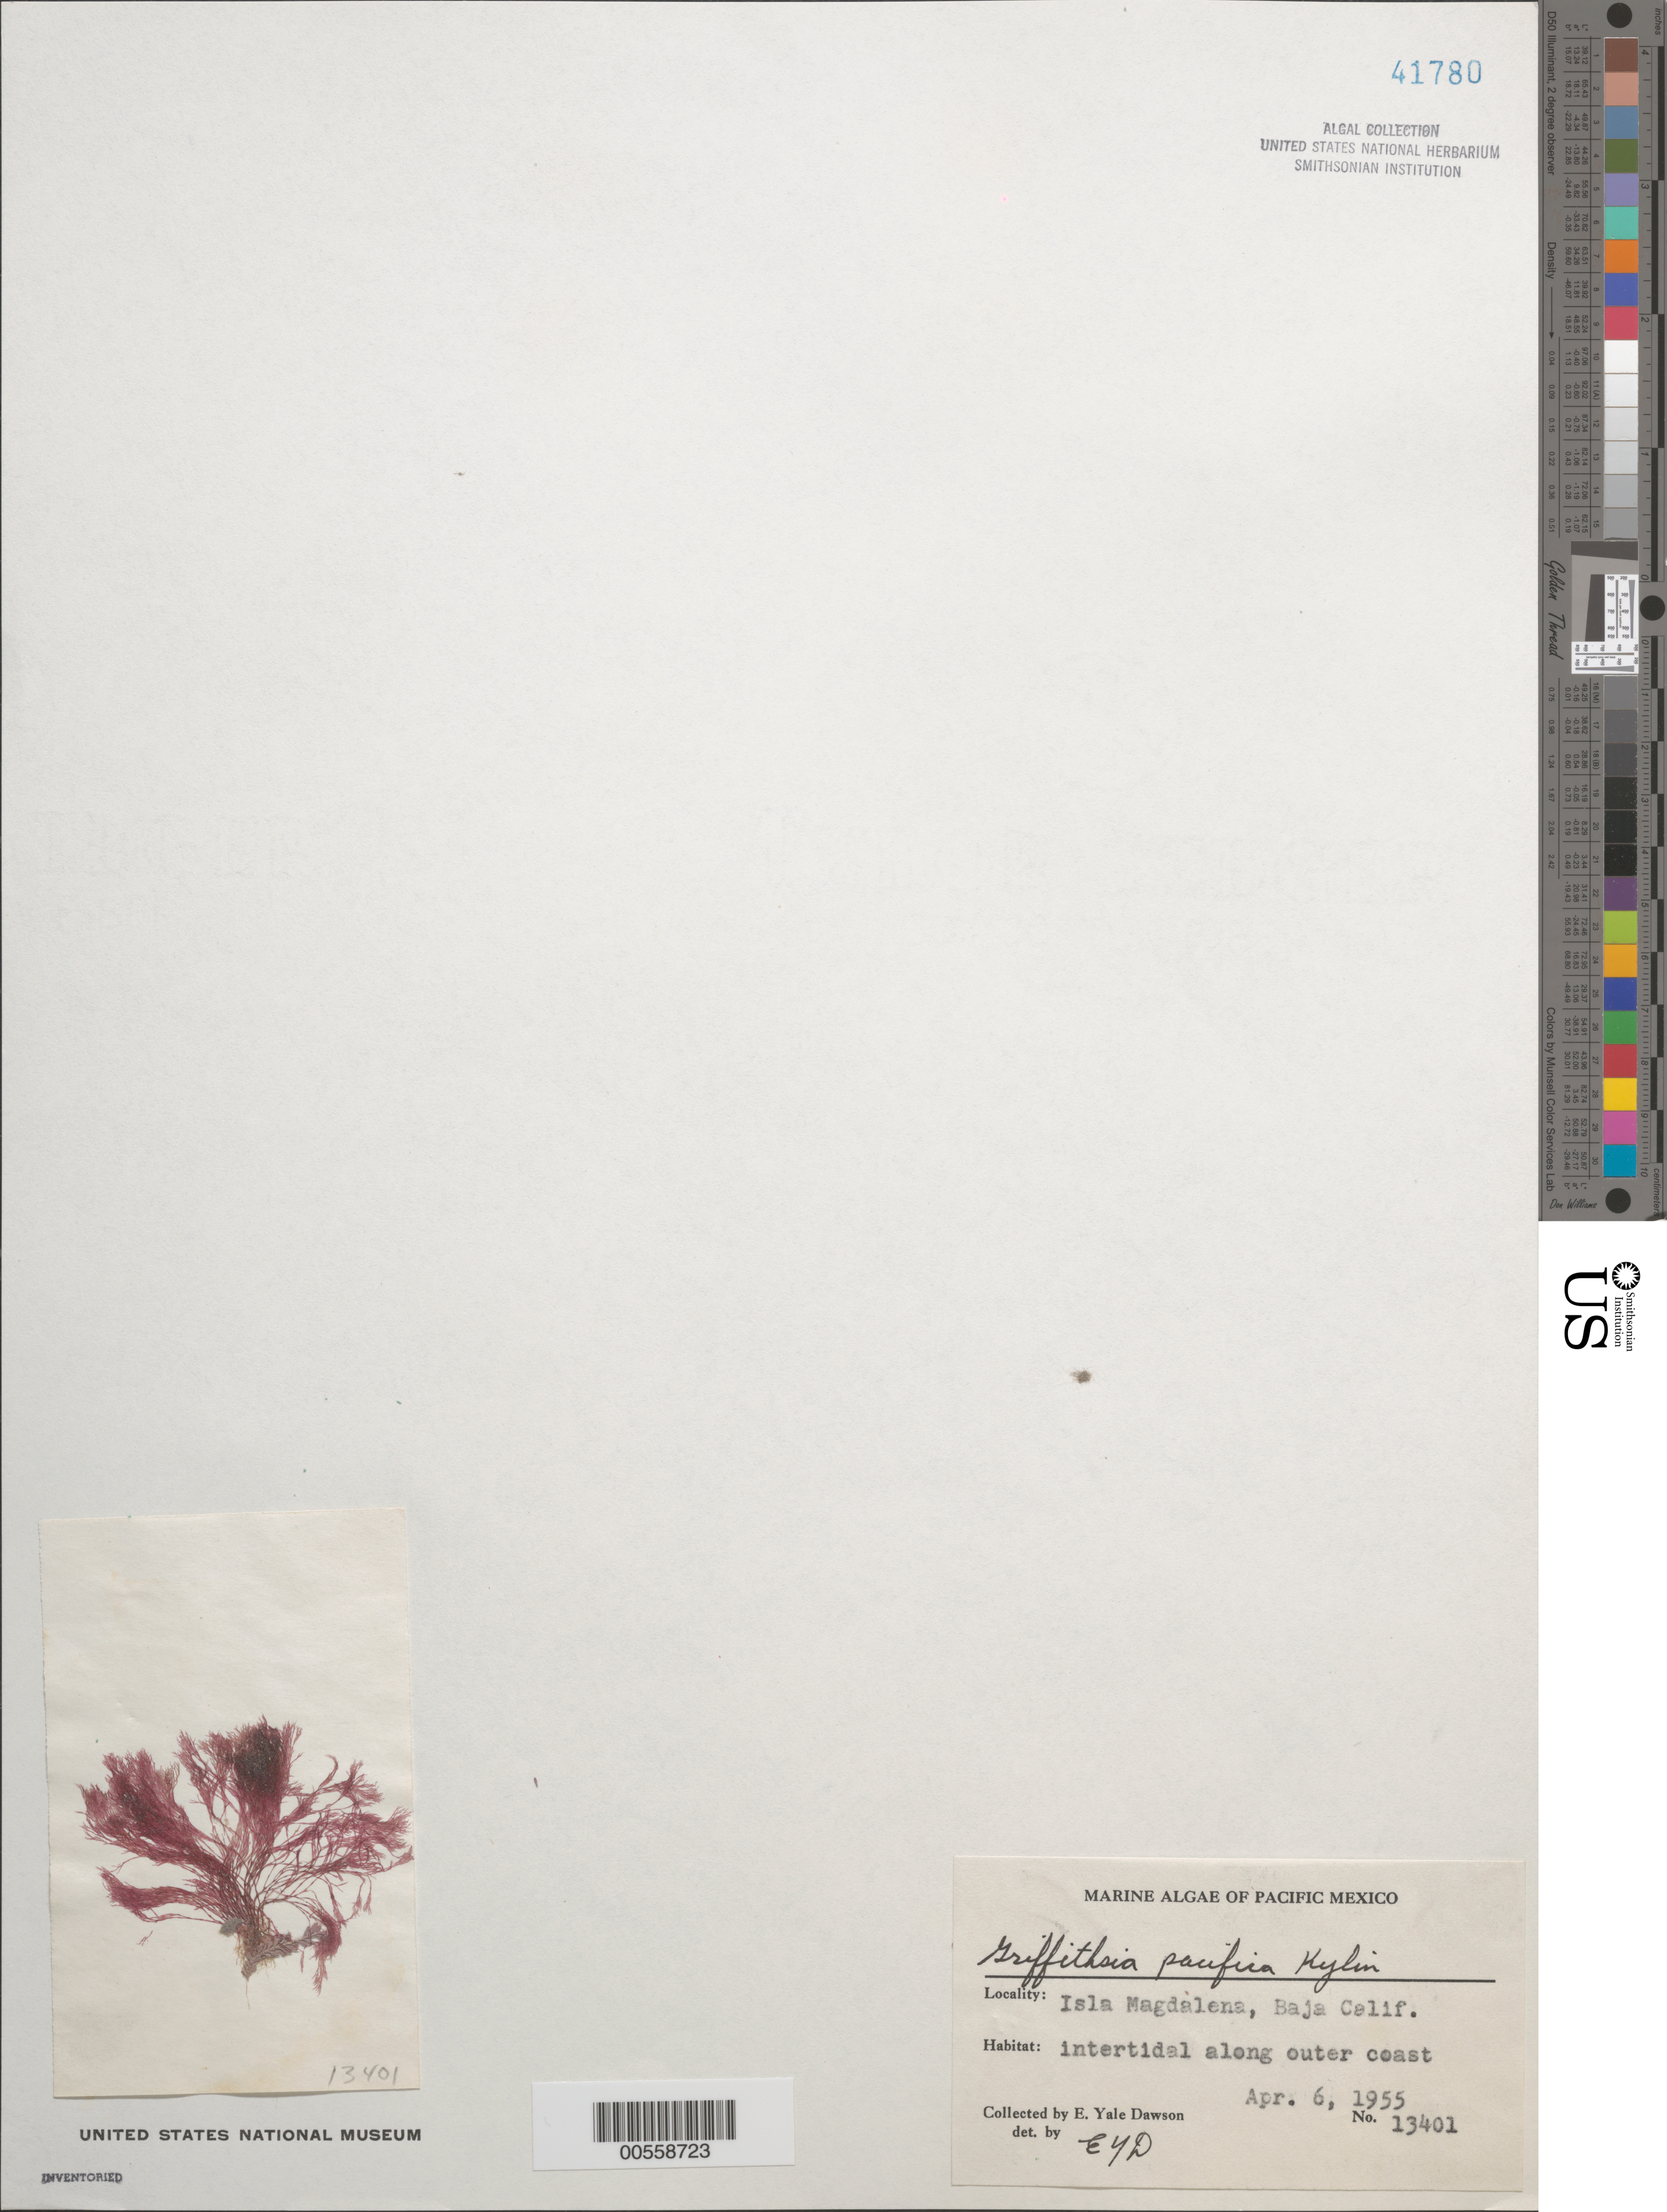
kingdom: Plantae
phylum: Rhodophyta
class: Florideophyceae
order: Ceramiales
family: Wrangeliaceae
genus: Griffithsia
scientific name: Griffithsia pacifica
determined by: Dawson, E. Y.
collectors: E. Y. Dawson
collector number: EYD 13401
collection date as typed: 06 Apr 1955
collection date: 1955-04-06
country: Mexico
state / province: Baja California Sur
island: Isla Magdalena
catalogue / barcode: US 41780